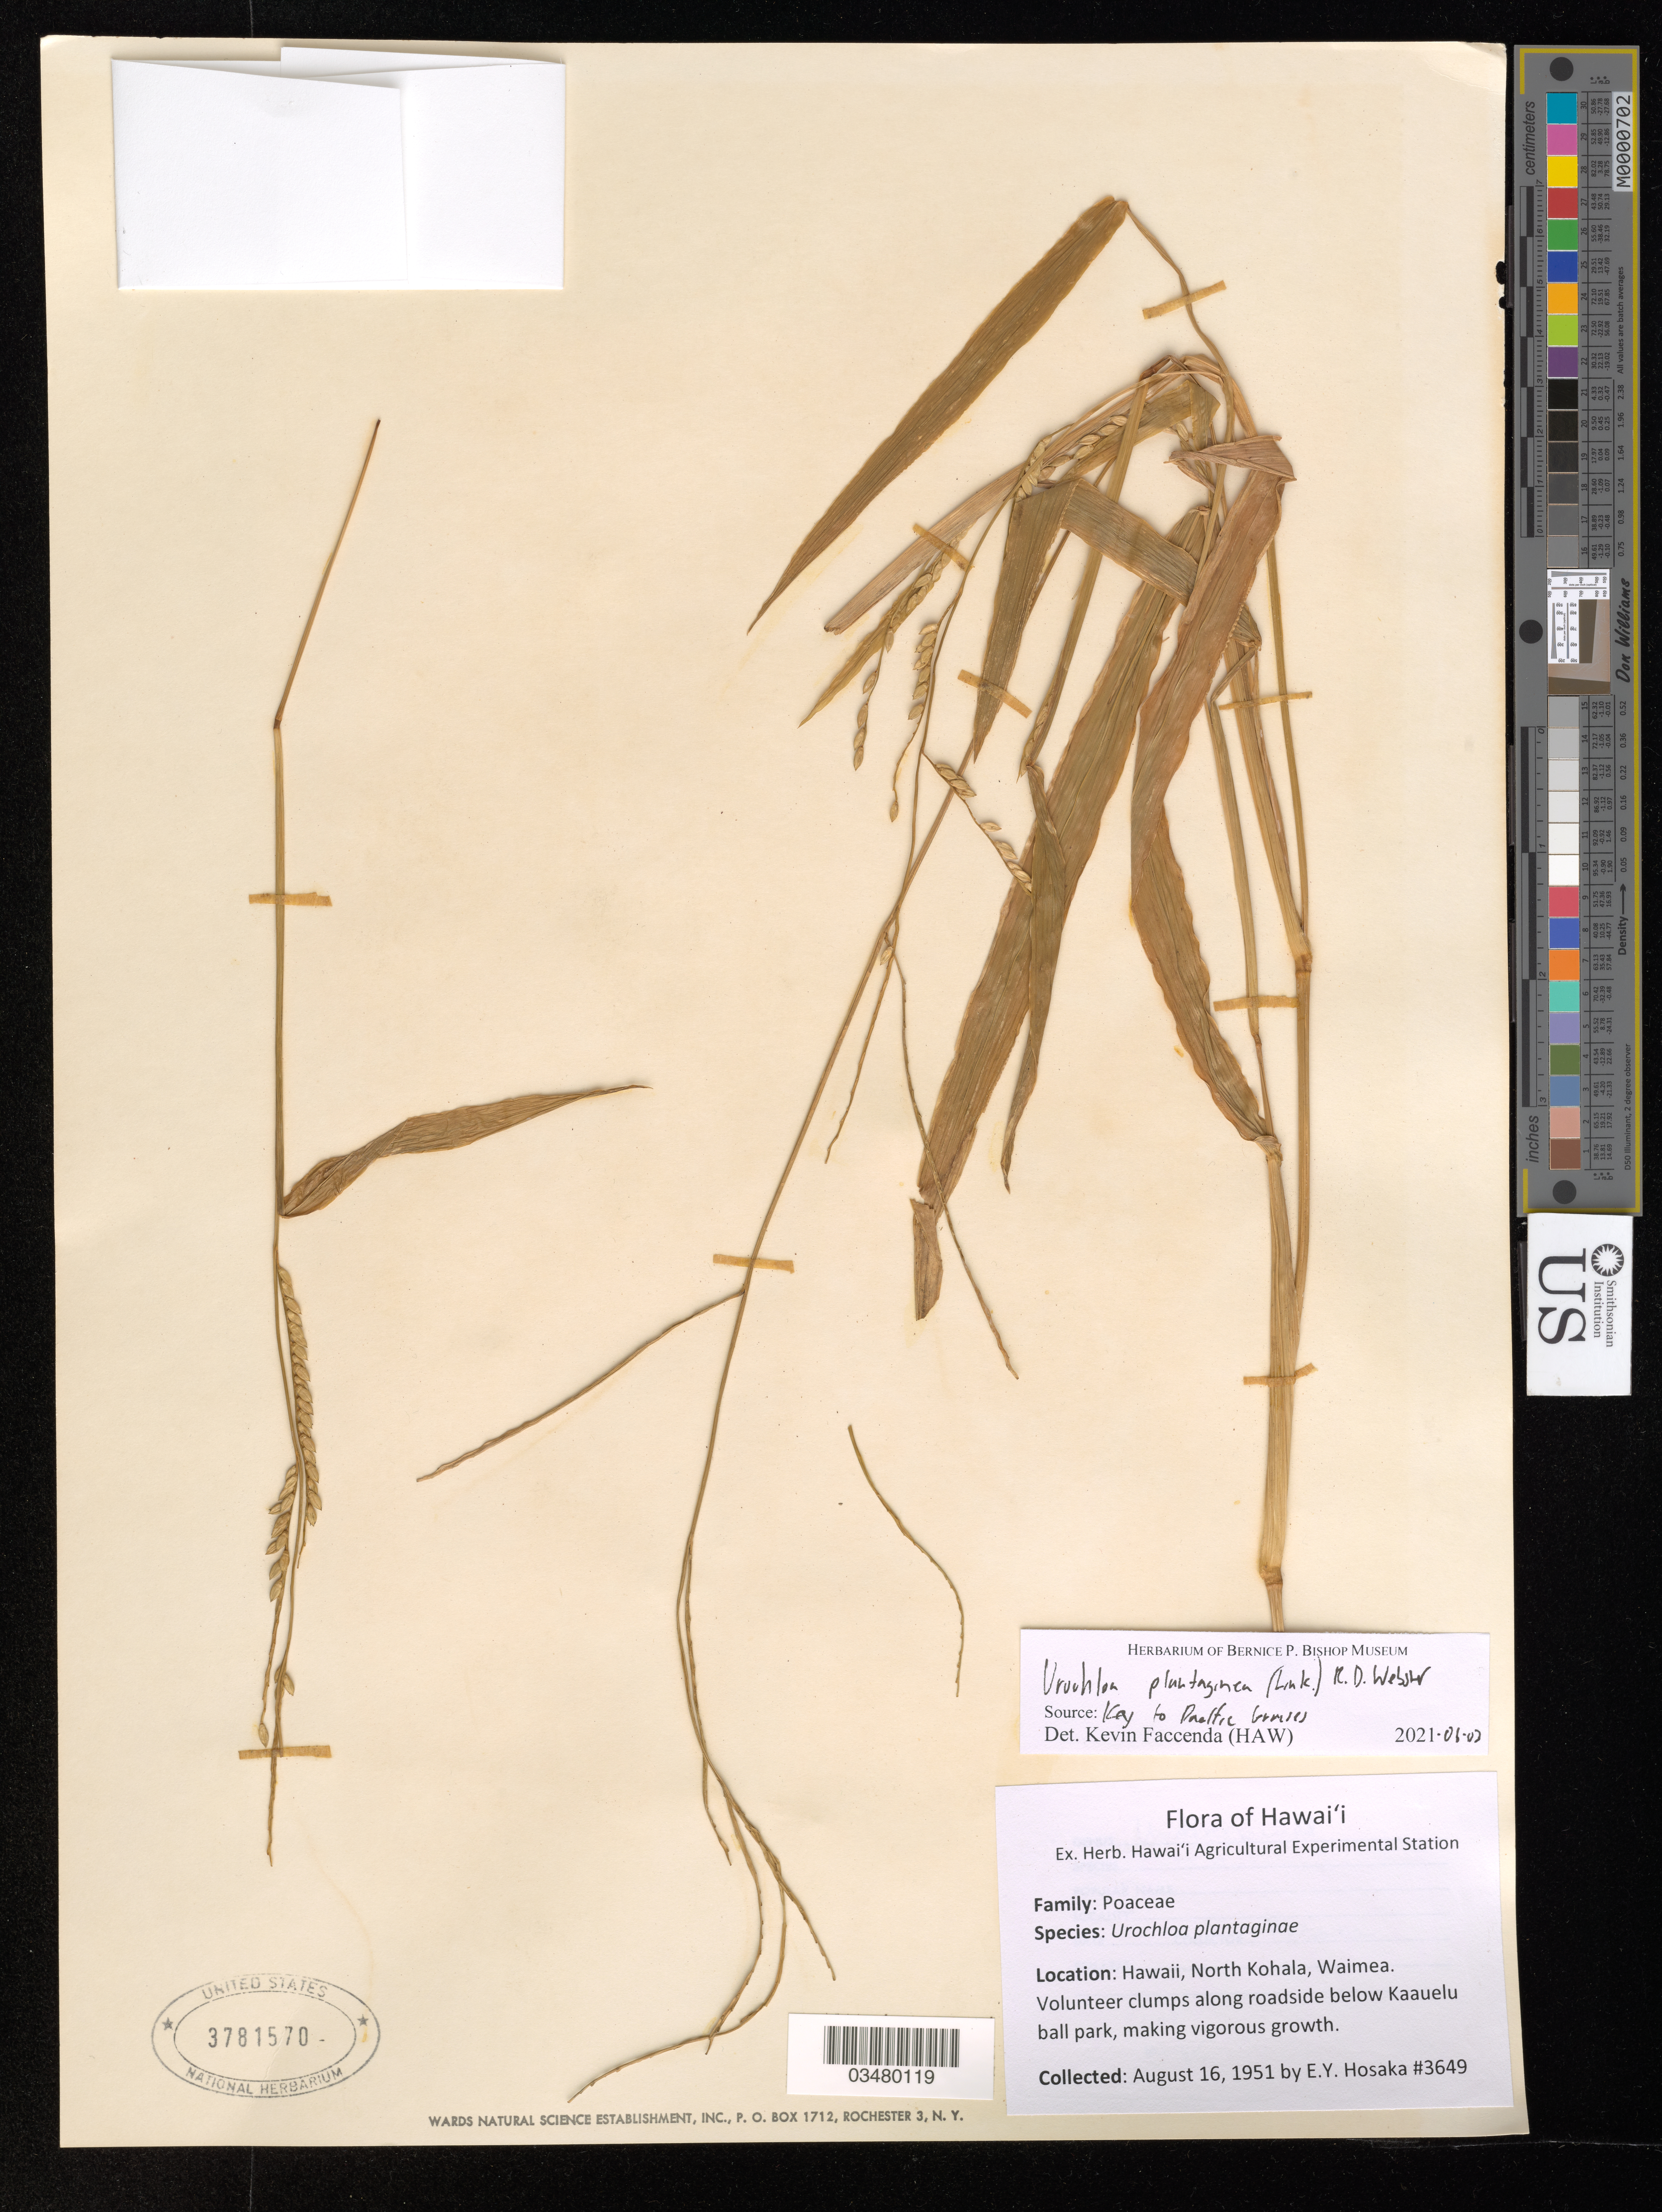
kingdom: Plantae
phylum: Tracheophyta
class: Liliopsida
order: Poales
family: Poaceae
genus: Urochloa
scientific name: Urochloa plantaginea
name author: (Link) R.D. Webster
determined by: Faccenda, K.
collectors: E. Y. Hosaka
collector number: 3649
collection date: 1951-08-16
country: United States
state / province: Hawaii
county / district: Hawaii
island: Hawaii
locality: North Kohala, Waimea, roadside below Kaauelu ball park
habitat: Roadside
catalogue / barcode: US 3781570